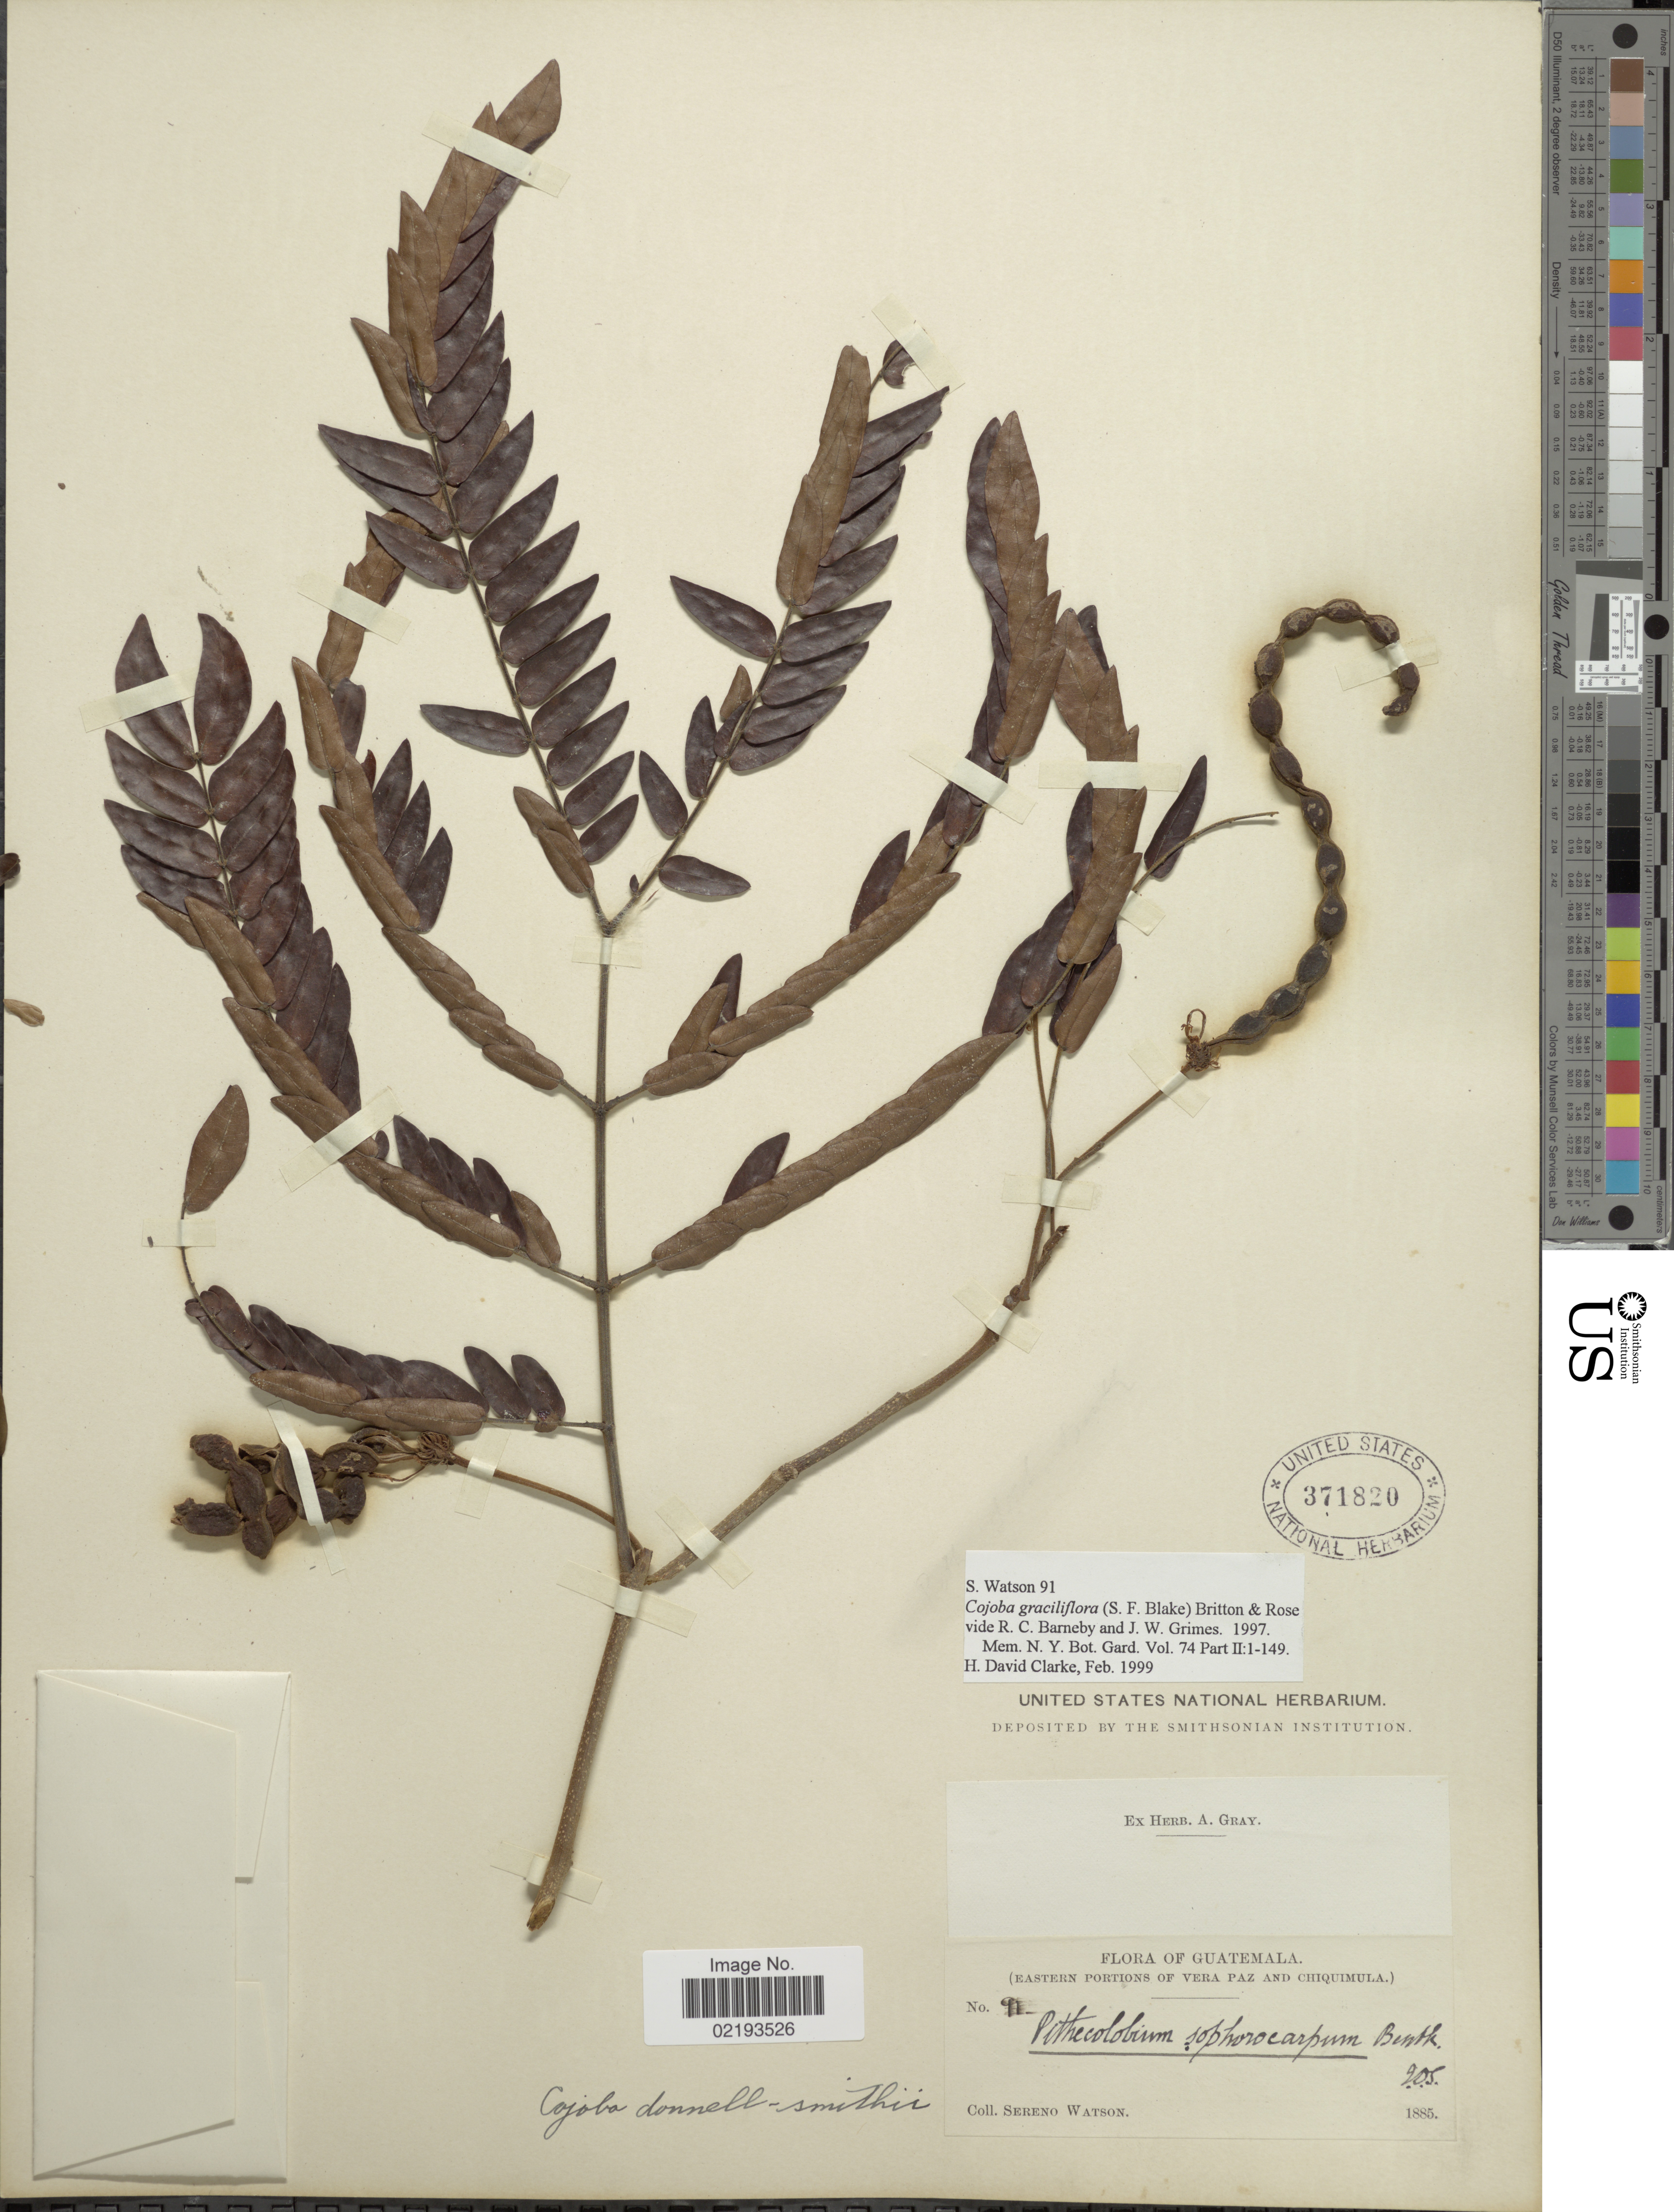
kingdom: Plantae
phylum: Tracheophyta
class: Magnoliopsida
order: Fabales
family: Fabaceae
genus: Cojoba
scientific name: Cojoba graciliflora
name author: (S.F. Blake) Britton & Rose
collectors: S. Watson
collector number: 91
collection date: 1885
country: Guatemala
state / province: Chiquimula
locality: Eastern Portions of Vera Paz and Chiquimula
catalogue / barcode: US 371820